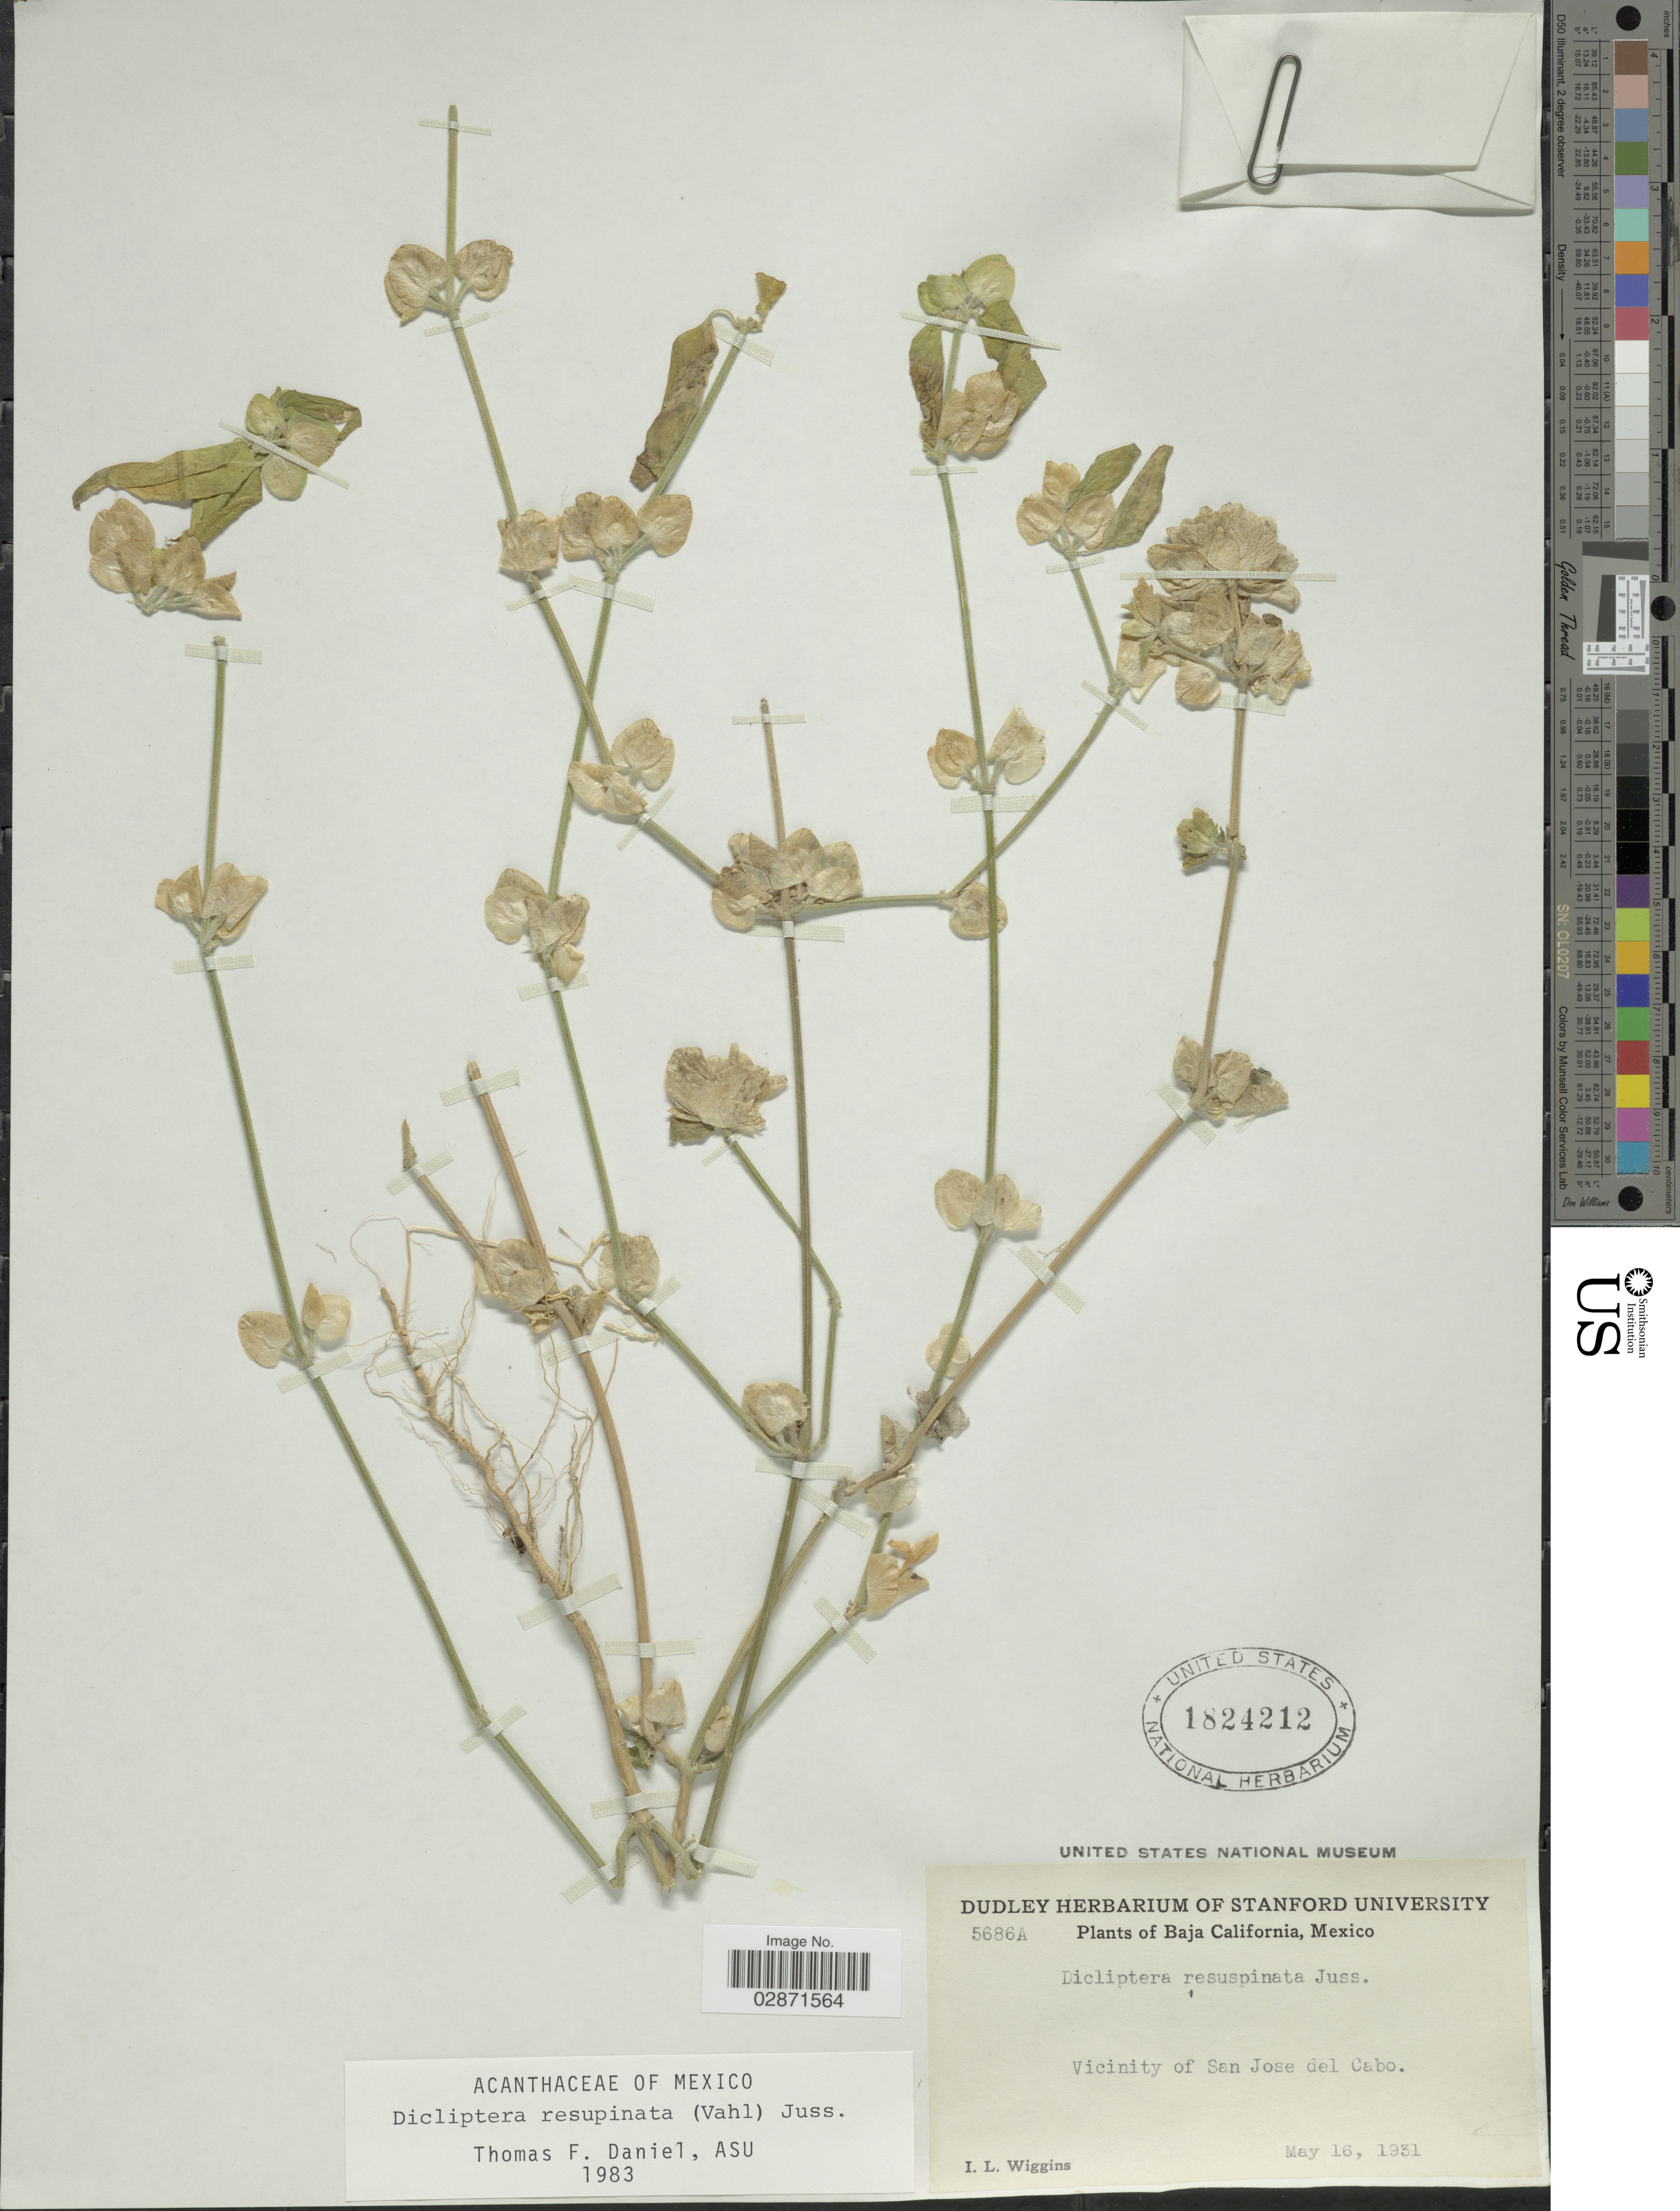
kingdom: Plantae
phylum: Tracheophyta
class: Magnoliopsida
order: Lamiales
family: Acanthaceae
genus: Dicliptera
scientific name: Dicliptera resupinata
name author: (Vahl) Juss.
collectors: I. L. Wiggins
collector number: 5686A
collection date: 1931-05-16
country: Mexico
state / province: Baja California Sur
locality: Vicinity of San Jose del Cabo.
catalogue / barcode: US 1824212